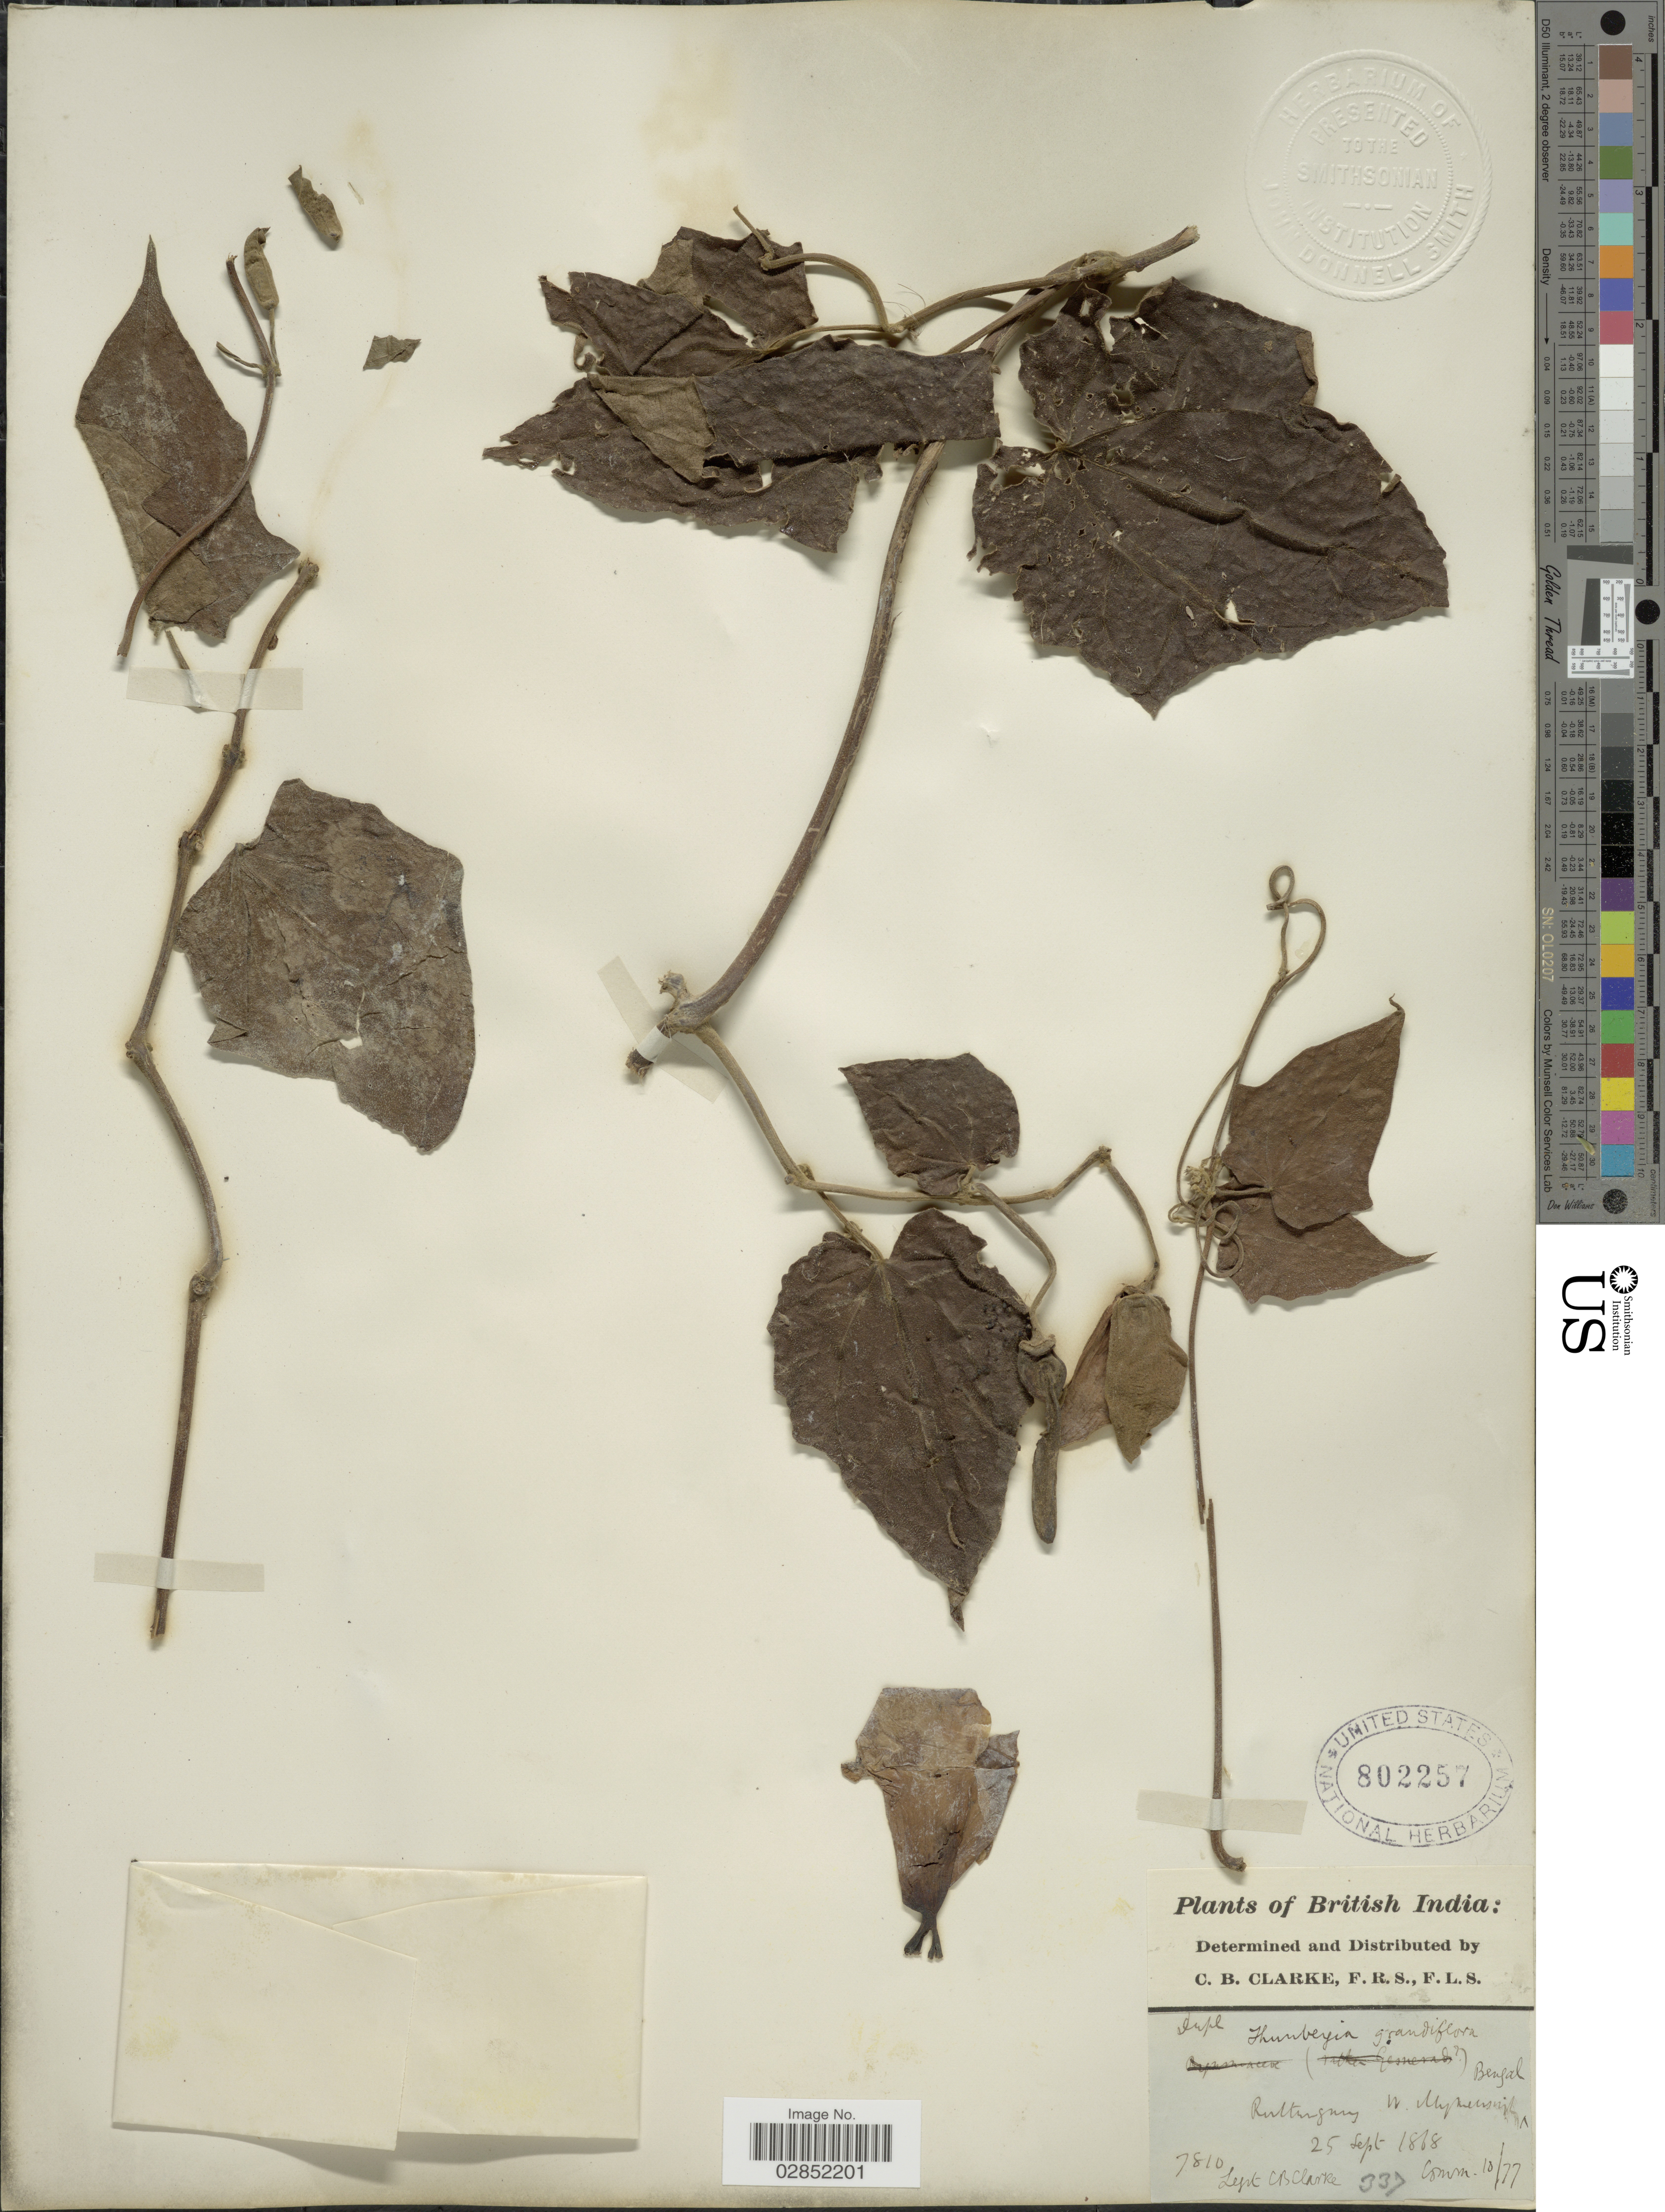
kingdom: Plantae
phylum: Tracheophyta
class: Magnoliopsida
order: Lamiales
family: Acanthaceae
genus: Thunbergia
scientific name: Thunbergia grandiflora 'Alba'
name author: (Roxb. ex Rottler) Roxb.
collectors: C. B. Clarke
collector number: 7810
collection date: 1868-09-25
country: Bangladesh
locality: British India. Ruttengury, W. Mymensingh [interpreted]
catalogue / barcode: US 802257